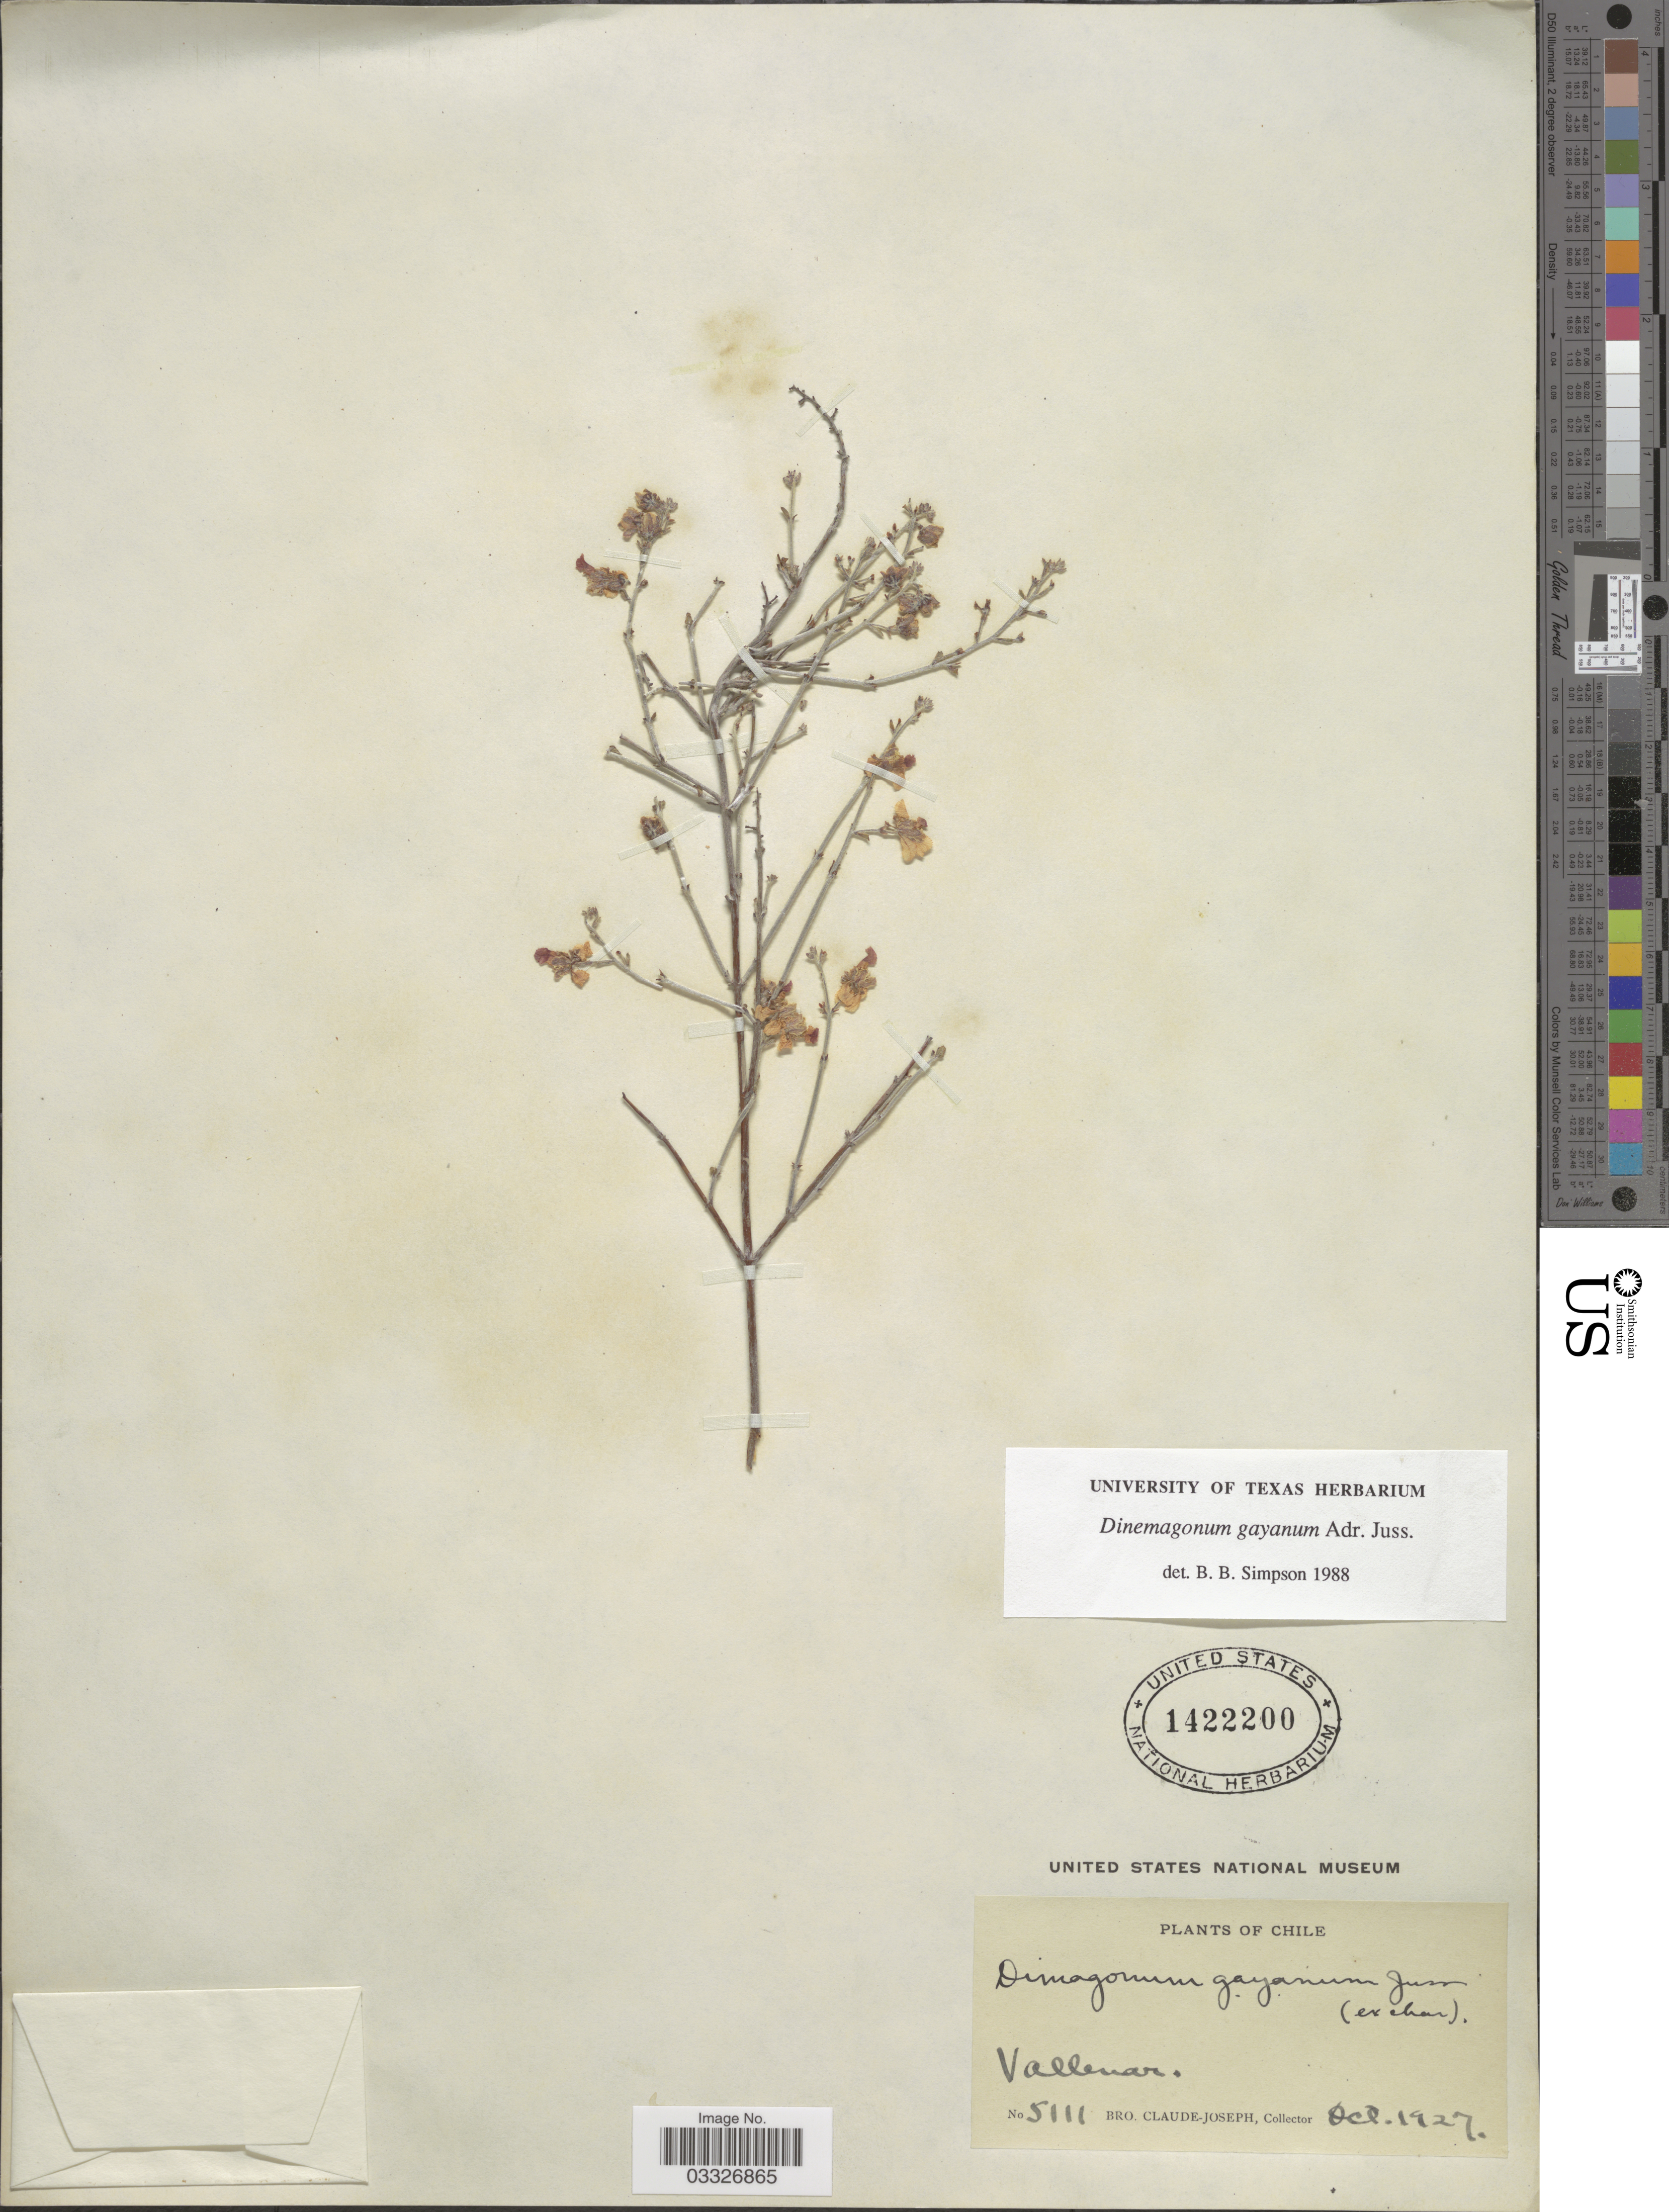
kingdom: Plantae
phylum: Tracheophyta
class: Magnoliopsida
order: Malpighiales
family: Malpighiaceae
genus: Dinemagonum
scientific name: Dinemagonum gayanum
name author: A. Juss.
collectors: Bro. Claude-Joseph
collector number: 5111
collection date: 1927-10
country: Chile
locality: Vallenar.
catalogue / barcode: US 1422200